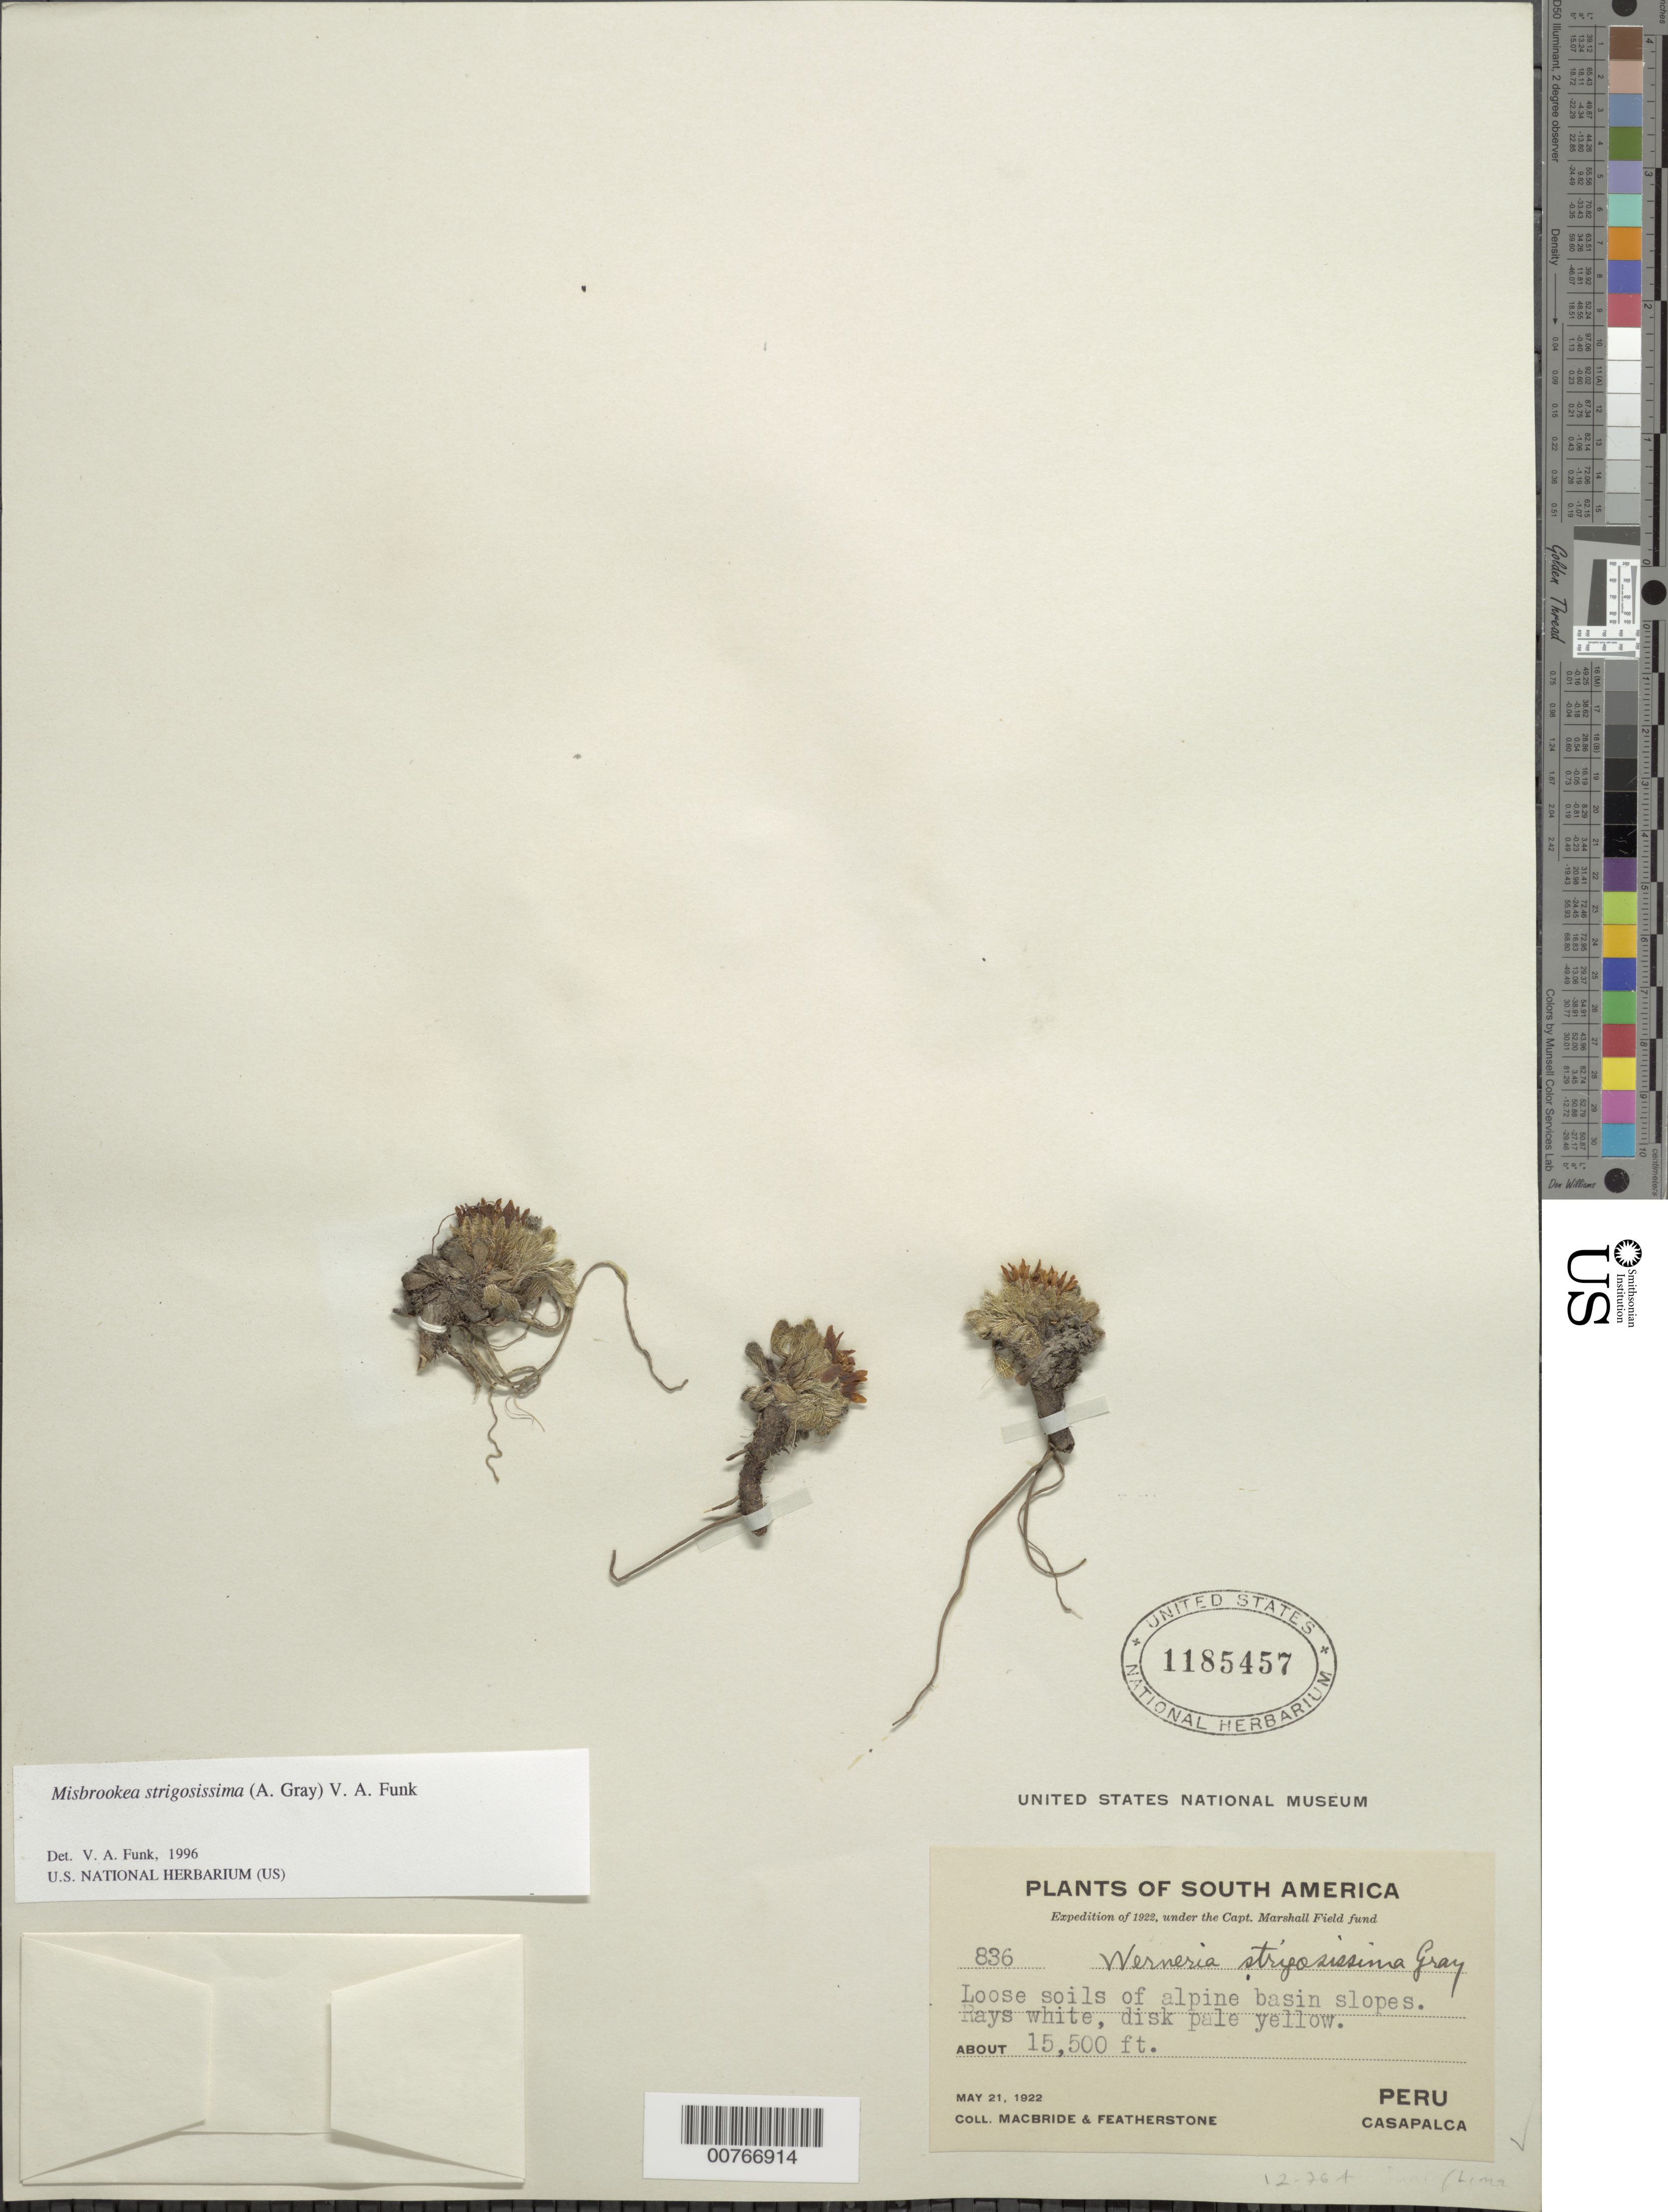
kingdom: Plantae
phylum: Tracheophyta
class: Magnoliopsida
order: Asterales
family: Asteraceae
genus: Misbrookea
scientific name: Misbrookea strigosissima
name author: (A. Gray) V.A. Funk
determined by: Funk, Vicki A., (BOT), Smithsonian Institution - National Museum of Natural History (UNITED STATES)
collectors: J. F. Macbride & W. Featherstone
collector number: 836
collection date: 1922-05-21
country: Peru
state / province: Lima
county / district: Huarochirí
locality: Casapalca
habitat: Loose soils of alpine basin slopes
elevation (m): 4724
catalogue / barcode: US 1185457